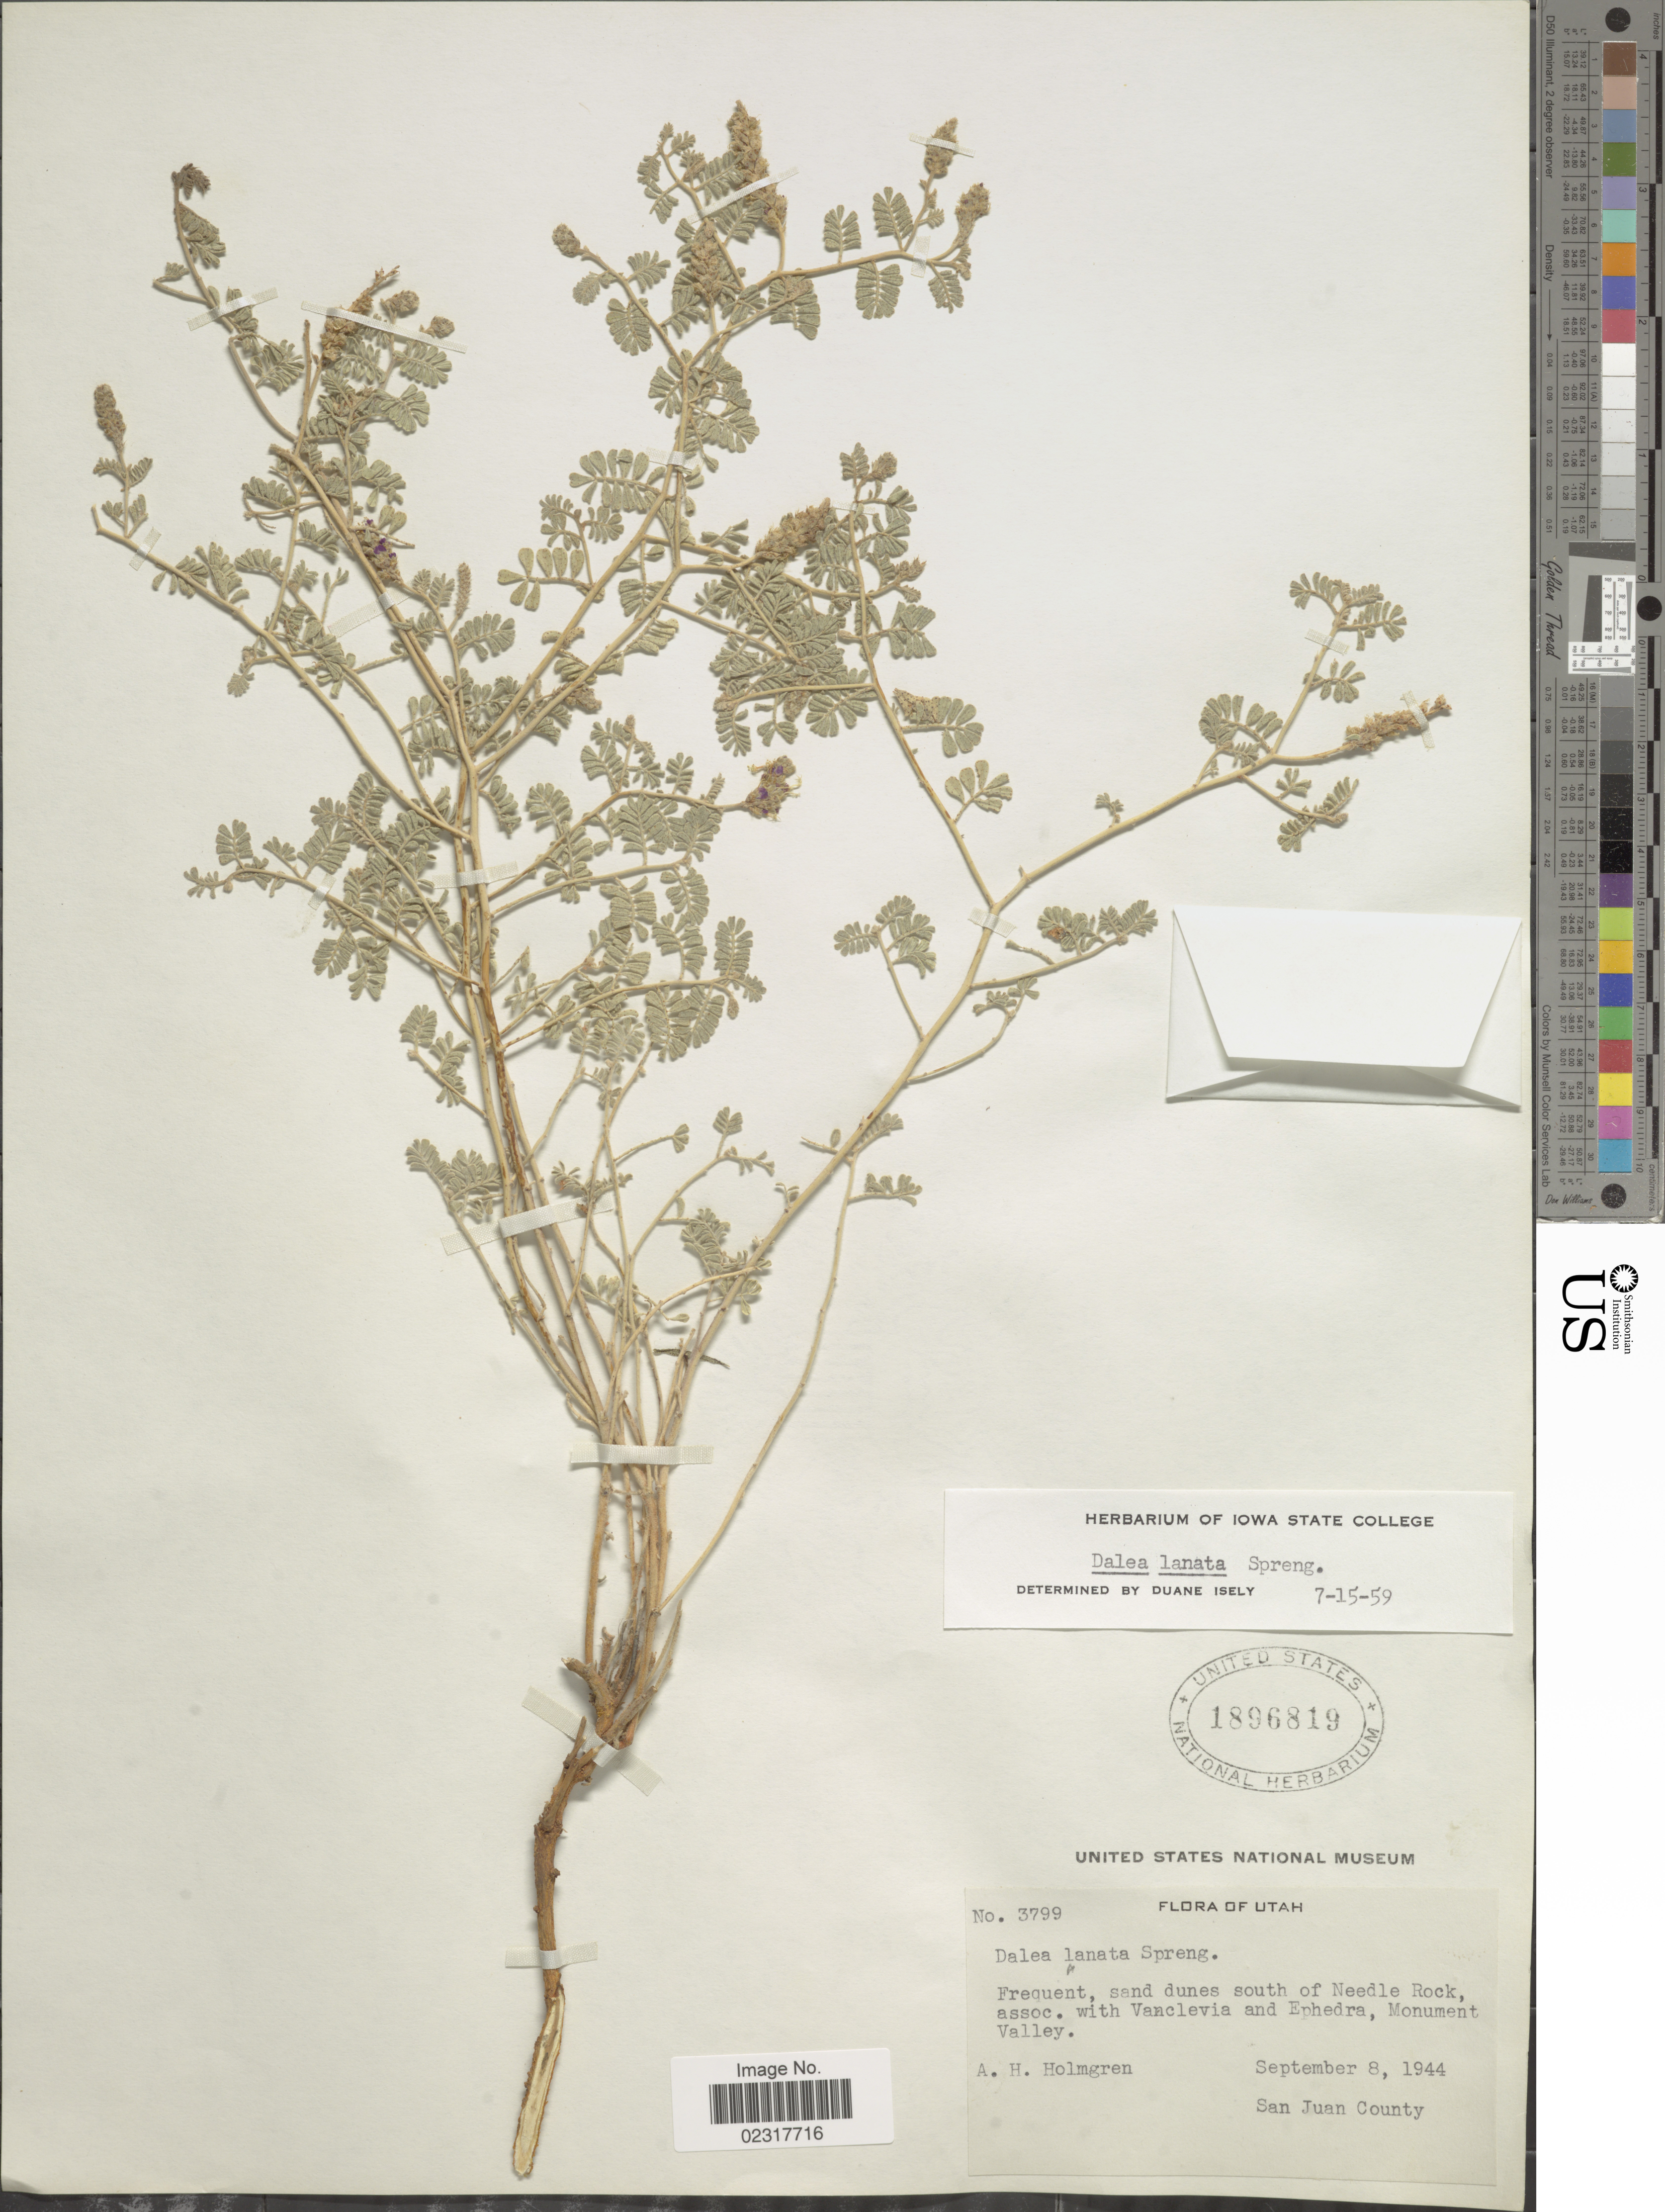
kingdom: Plantae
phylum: Tracheophyta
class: Magnoliopsida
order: Fabales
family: Fabaceae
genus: Dalea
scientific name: Dalea lanata var. terminalis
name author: (M.E. Jones) Barneby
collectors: A. H. Holmgren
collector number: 3799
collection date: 1944-09-08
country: United States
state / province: Utah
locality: South of Needle Rock, assoc. with Vanclevia and Ephedra, Monument Valley, San Juan County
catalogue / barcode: US 1896819